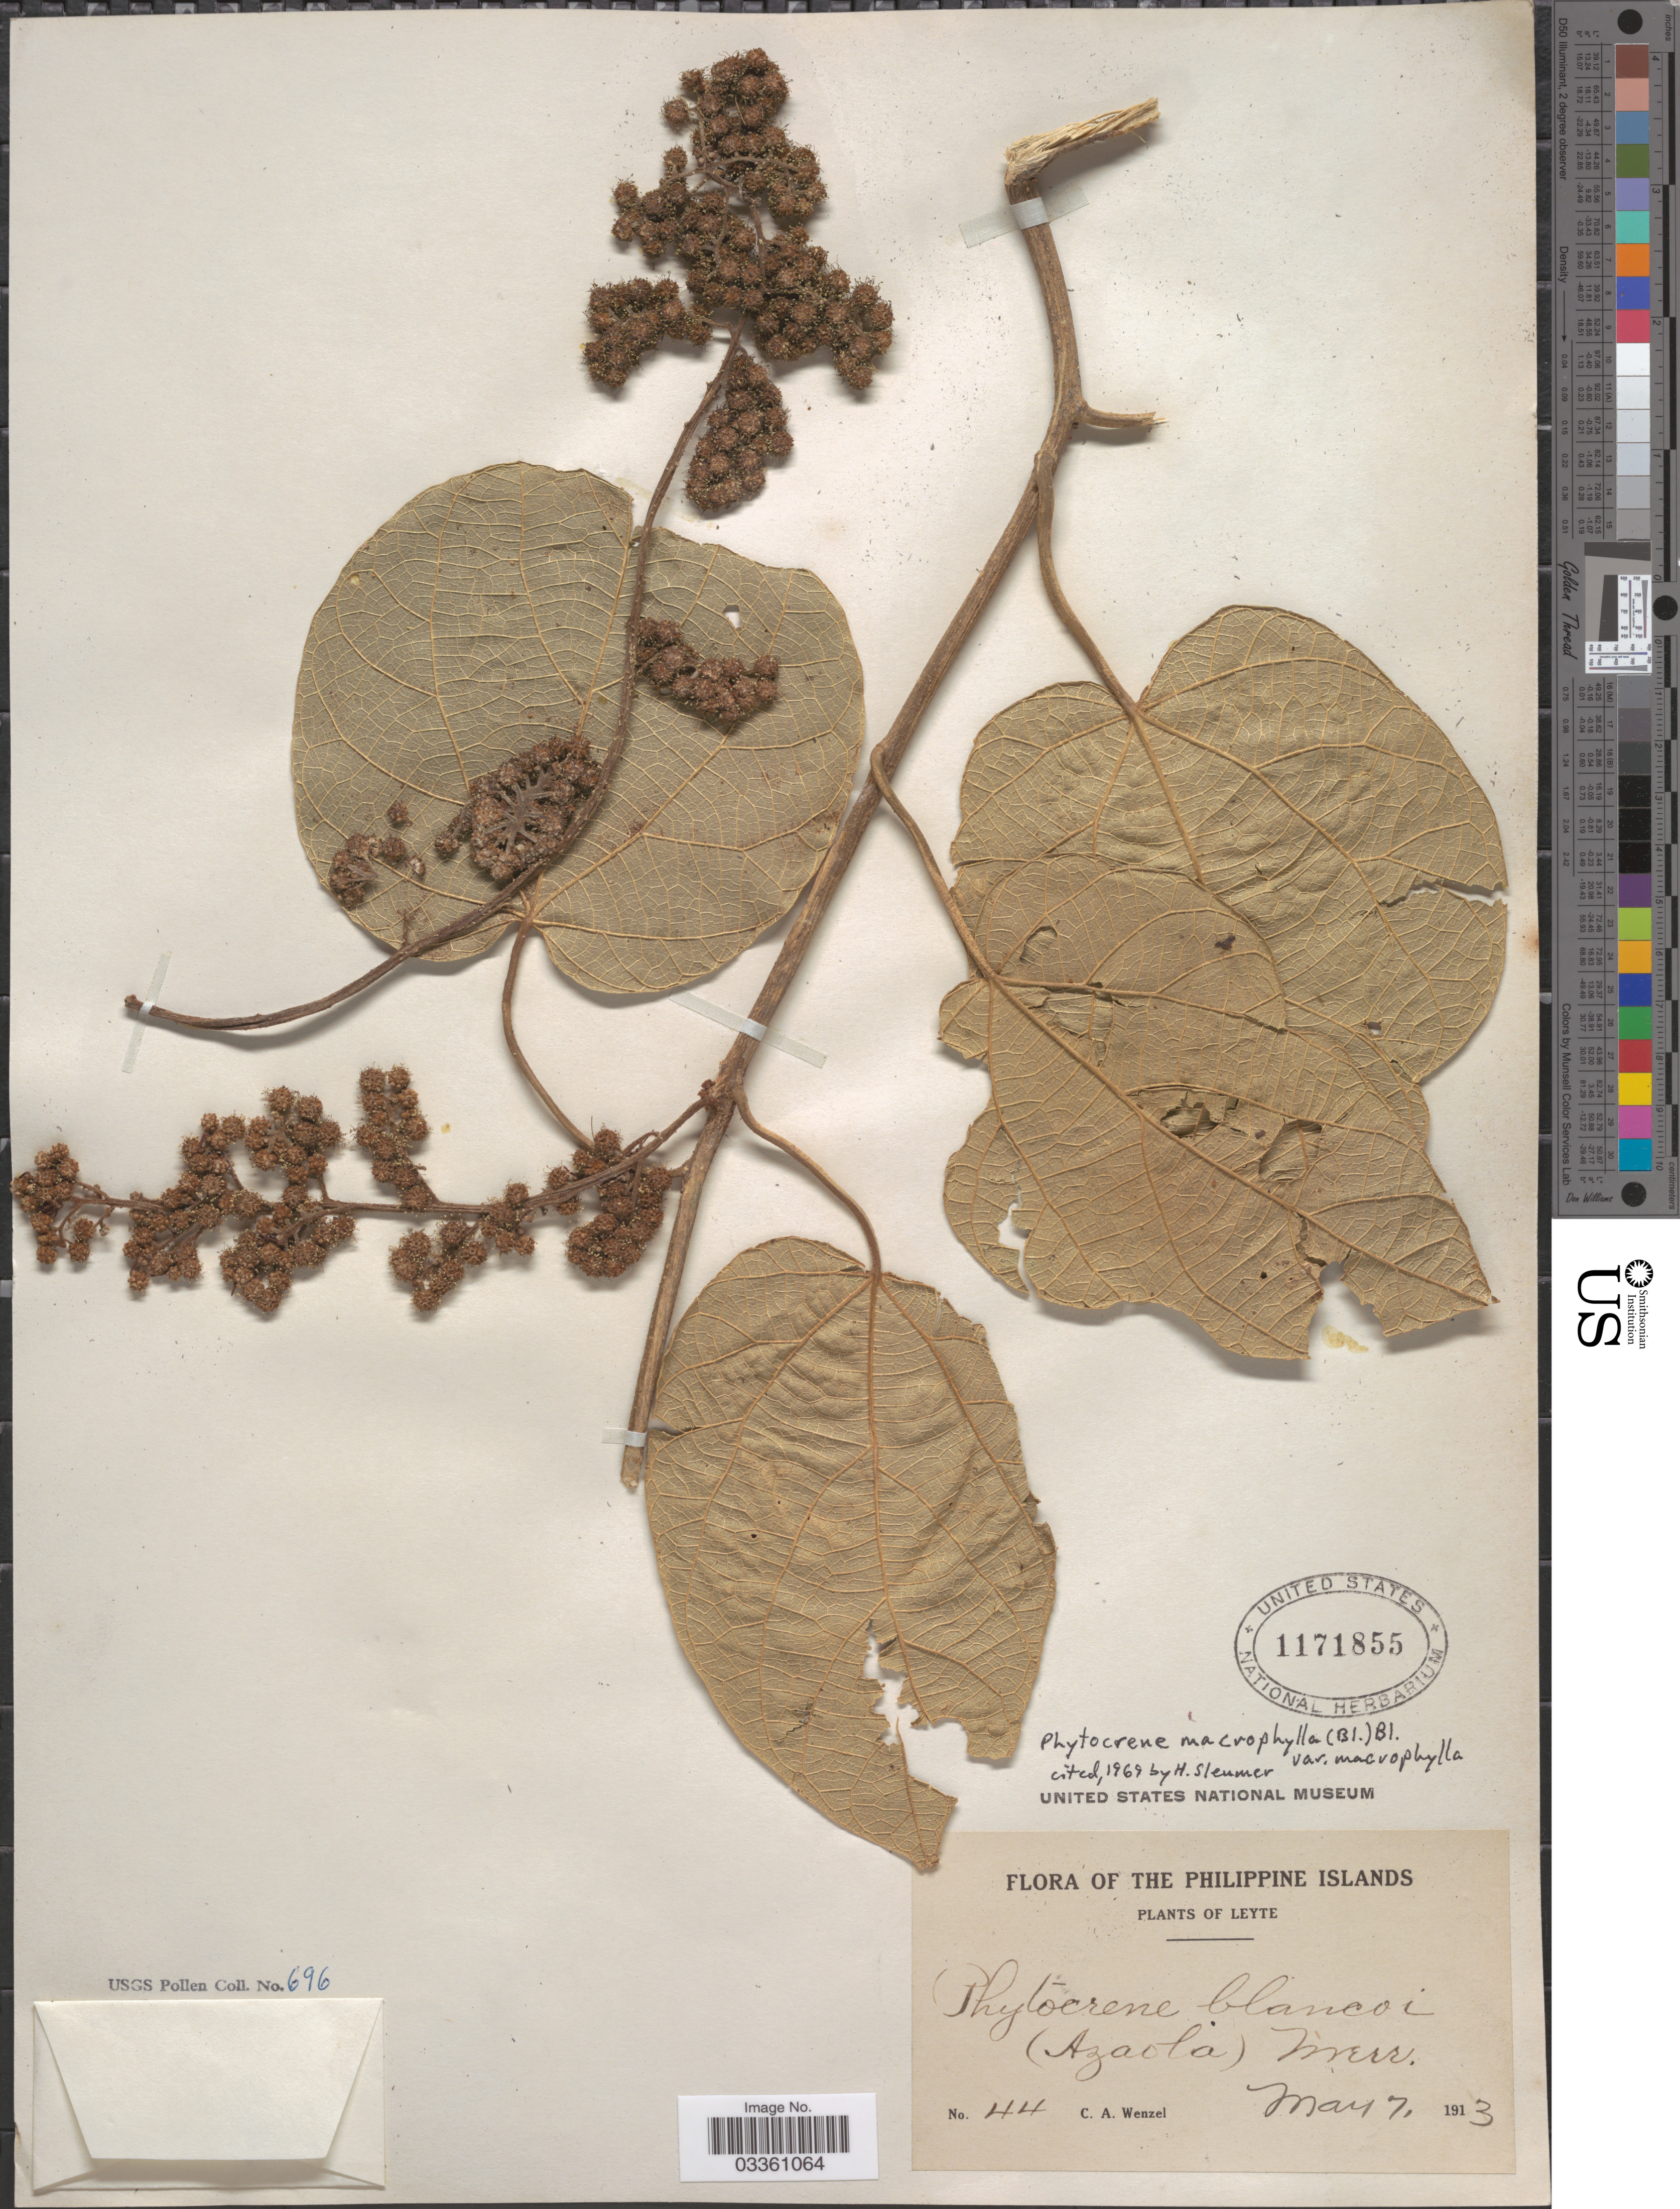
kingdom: Plantae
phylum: Tracheophyta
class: Magnoliopsida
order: Icacinales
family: Icacinaceae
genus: Phytocrene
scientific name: Phytocrene macrophylla var. macrophylla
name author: (Blume) Blume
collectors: C. Wenzel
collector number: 44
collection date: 1913-05-07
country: Philippines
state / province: Eastern Visayas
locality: The Philippine Islands. Leyte. (Azaola) Merr. [unsure placement]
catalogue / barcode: US 1171855